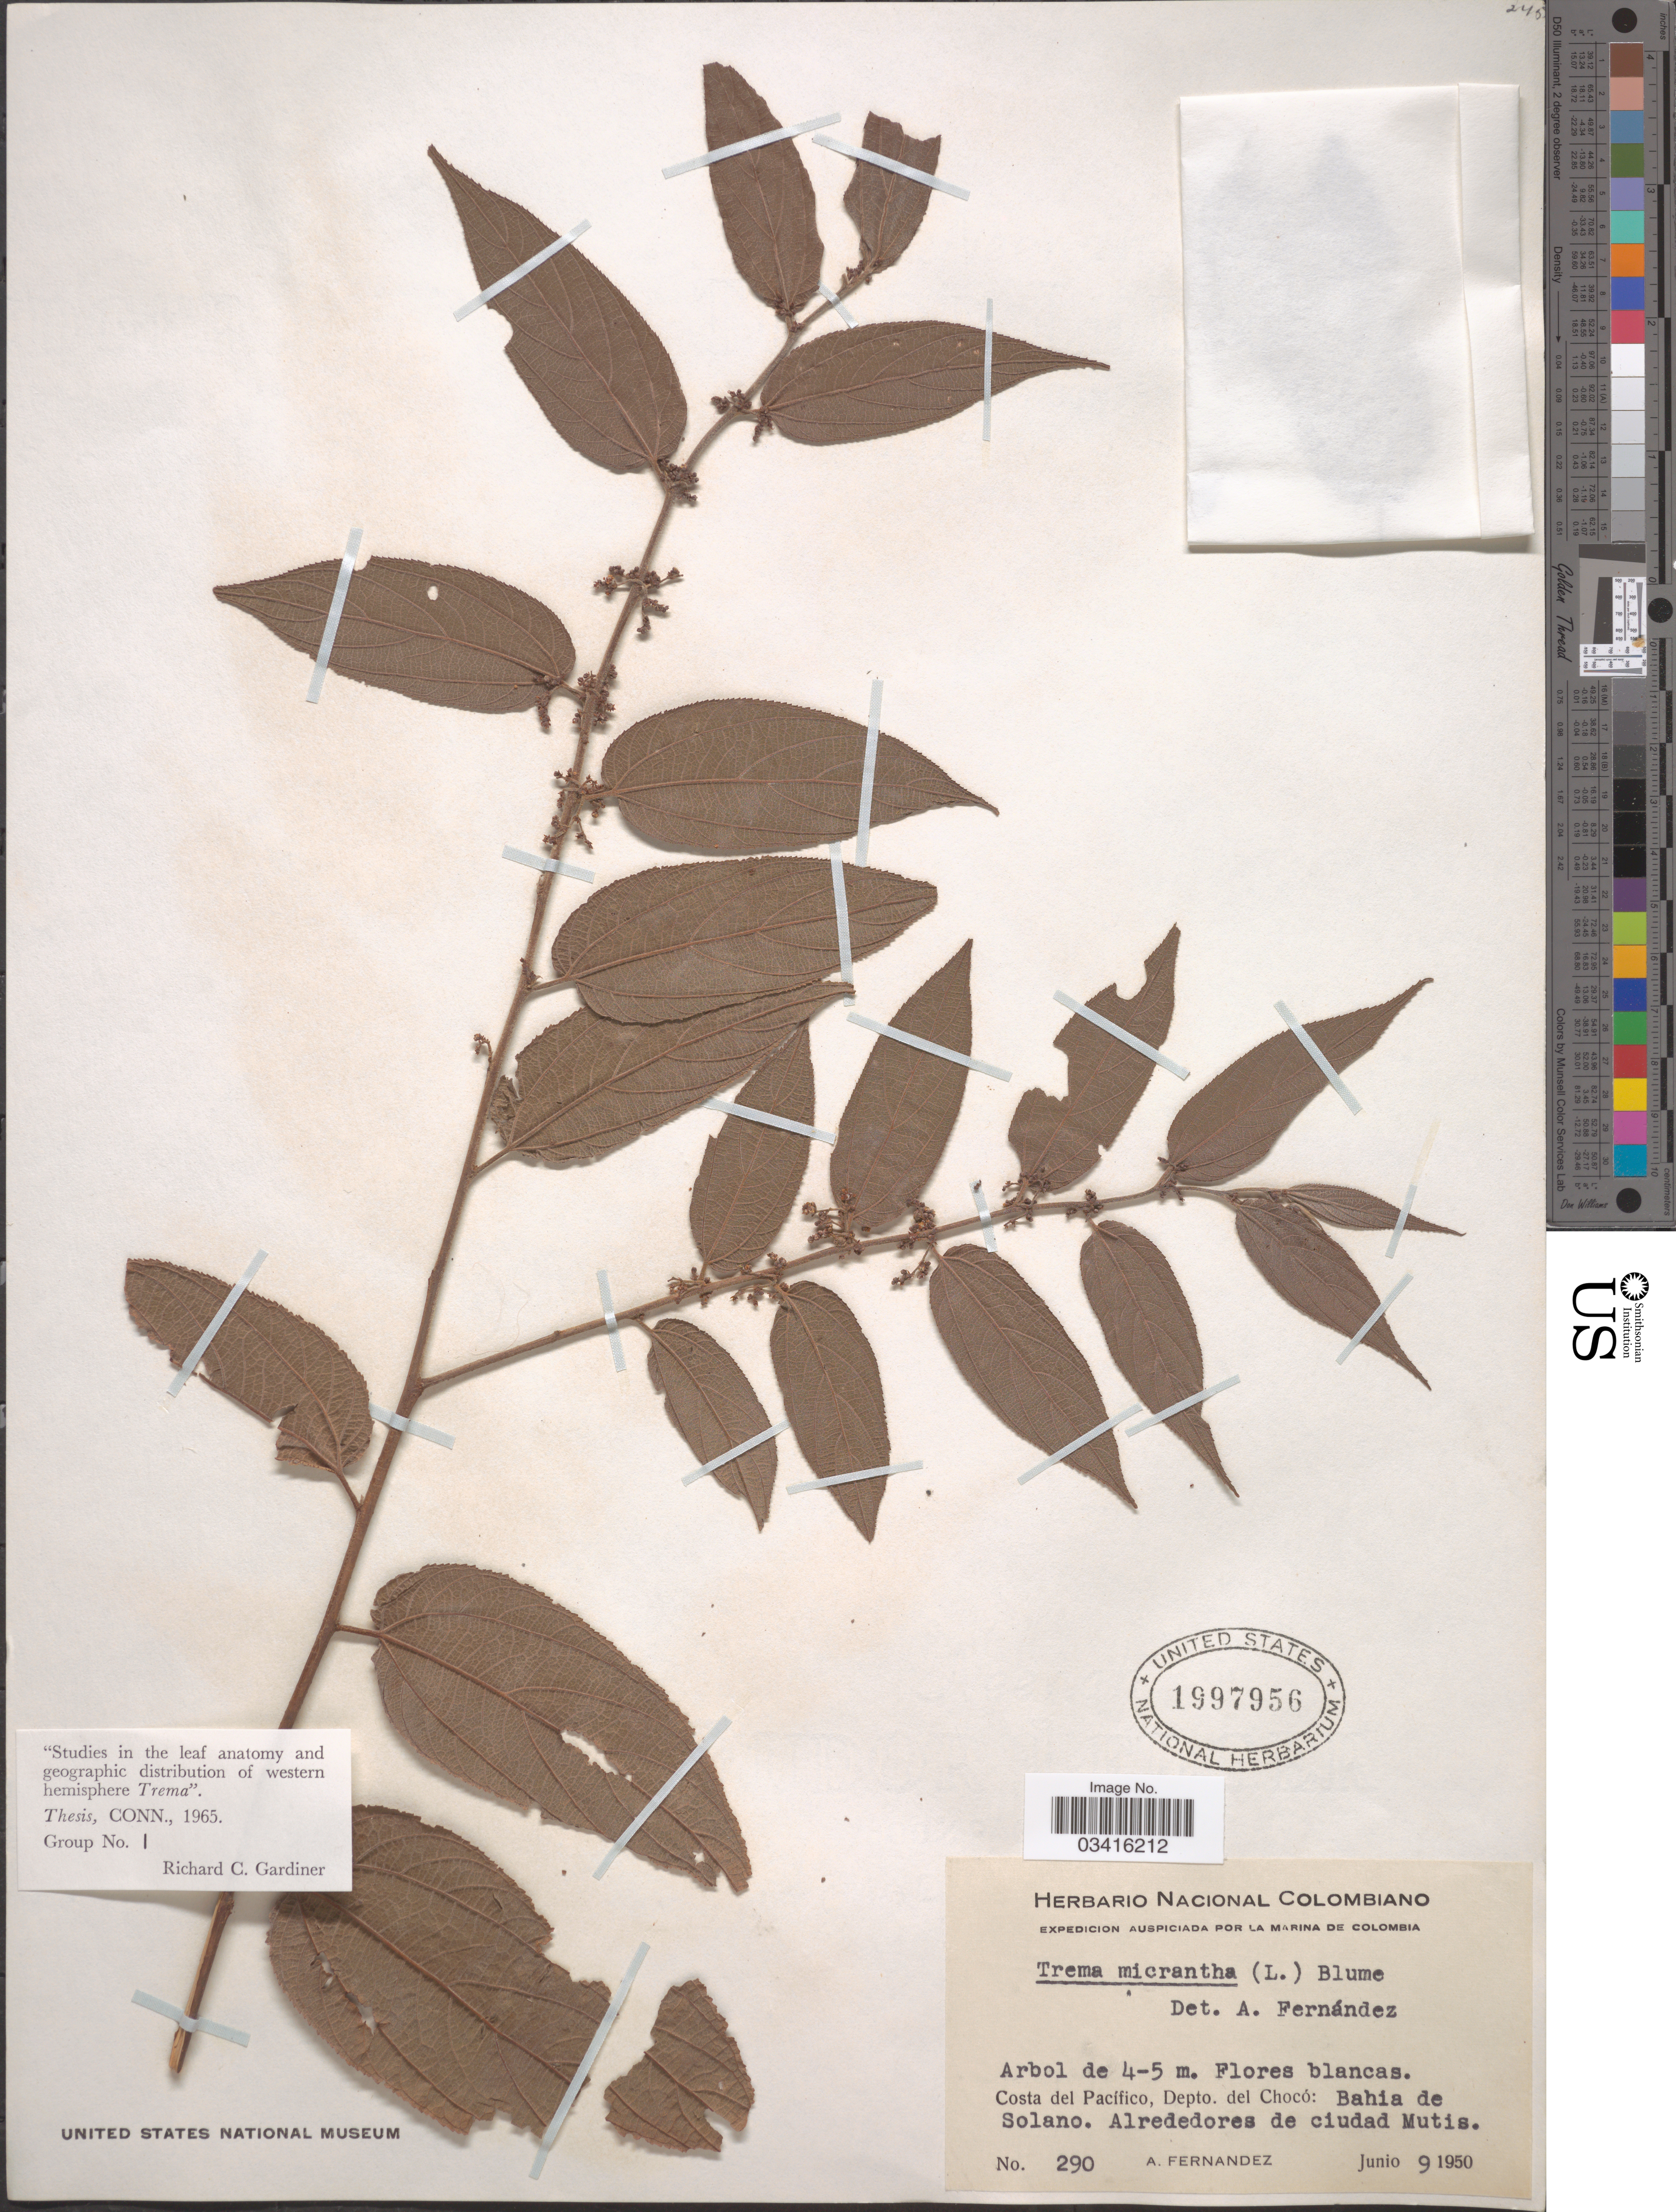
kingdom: Plantae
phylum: Tracheophyta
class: Magnoliopsida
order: Rosales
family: Cannabaceae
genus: Trema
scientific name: Trema micranthum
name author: (L.) Blume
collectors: A. Fernandez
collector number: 290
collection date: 1950-06-09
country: Colombia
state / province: Chocó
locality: Costa del Pacífico, Depto. del Chocó: Bahia de Solano. Alrededores de ciudad Mutis.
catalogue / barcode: US 1997956